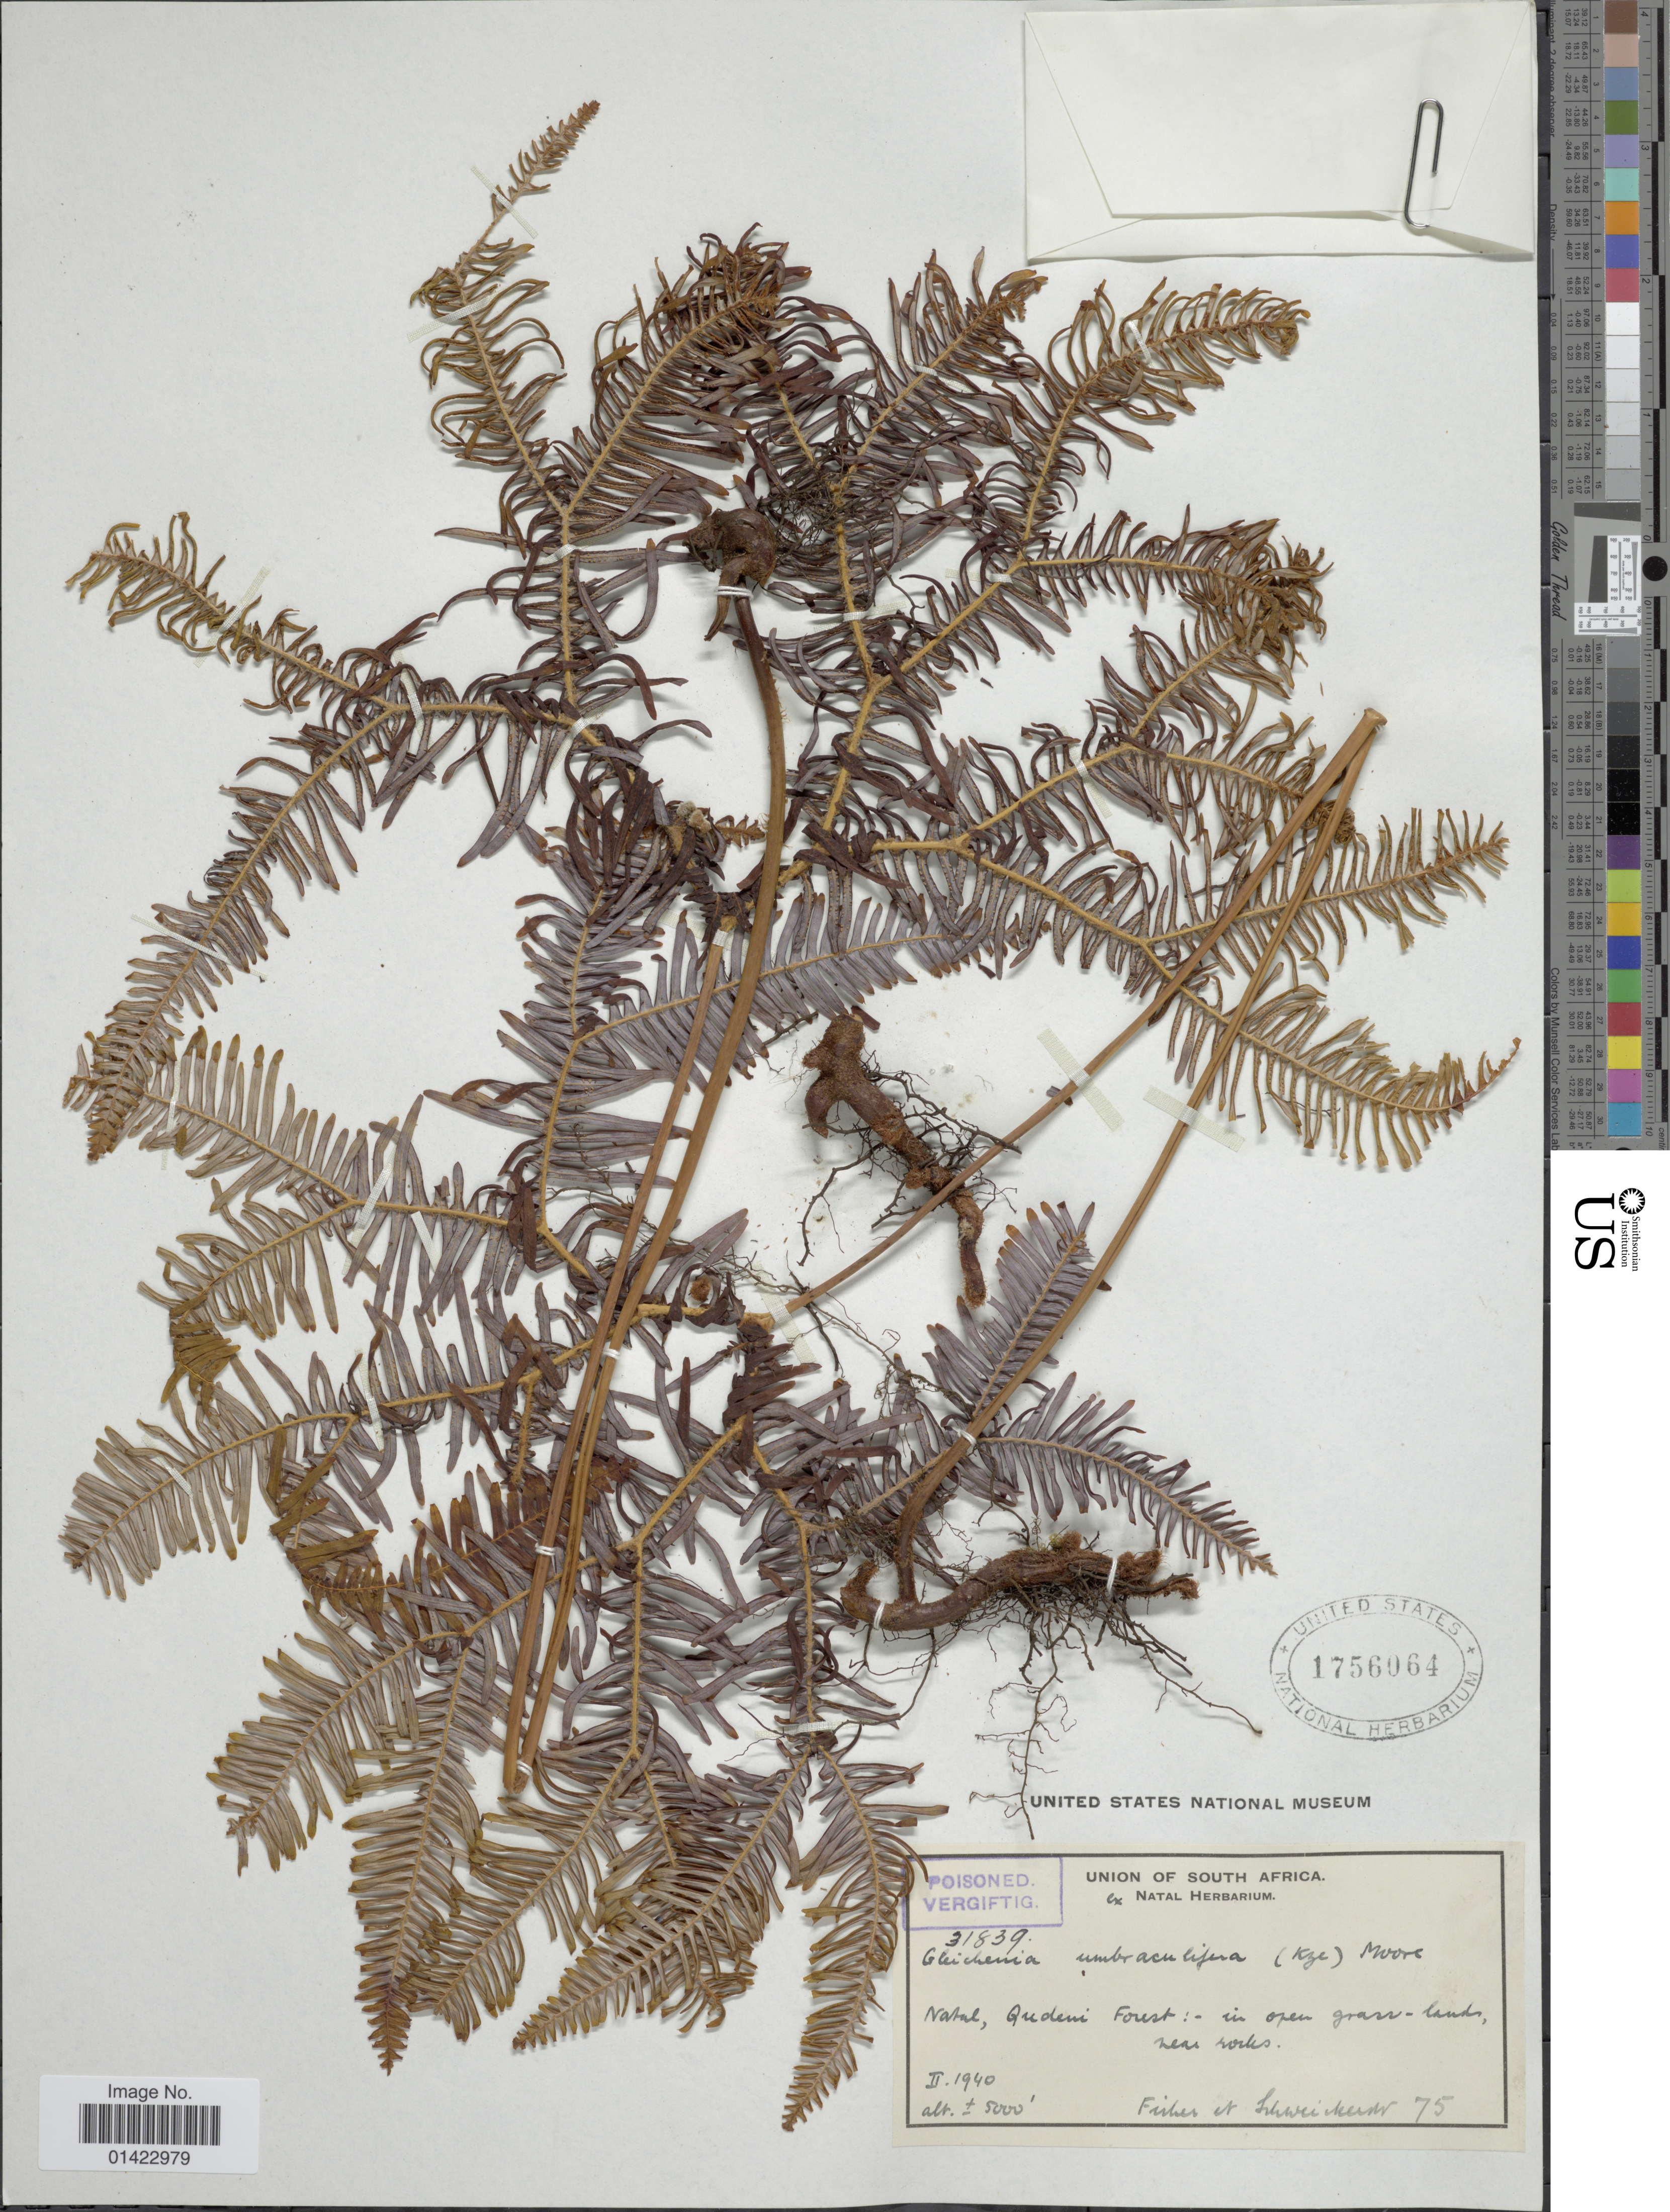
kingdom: Plantae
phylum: Tracheophyta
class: Polypodiopsida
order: Gleicheniales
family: Gleicheniaceae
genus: Sticherus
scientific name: Sticherus umbraculiferus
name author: (Kunze) Ching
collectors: Fisher & -. Schweickerdt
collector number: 75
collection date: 1940-02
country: South Africa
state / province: KwaZulu-Natal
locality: Natal, Qudeni forest: in open grass-lands, near rocks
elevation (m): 1524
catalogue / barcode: US 1756064